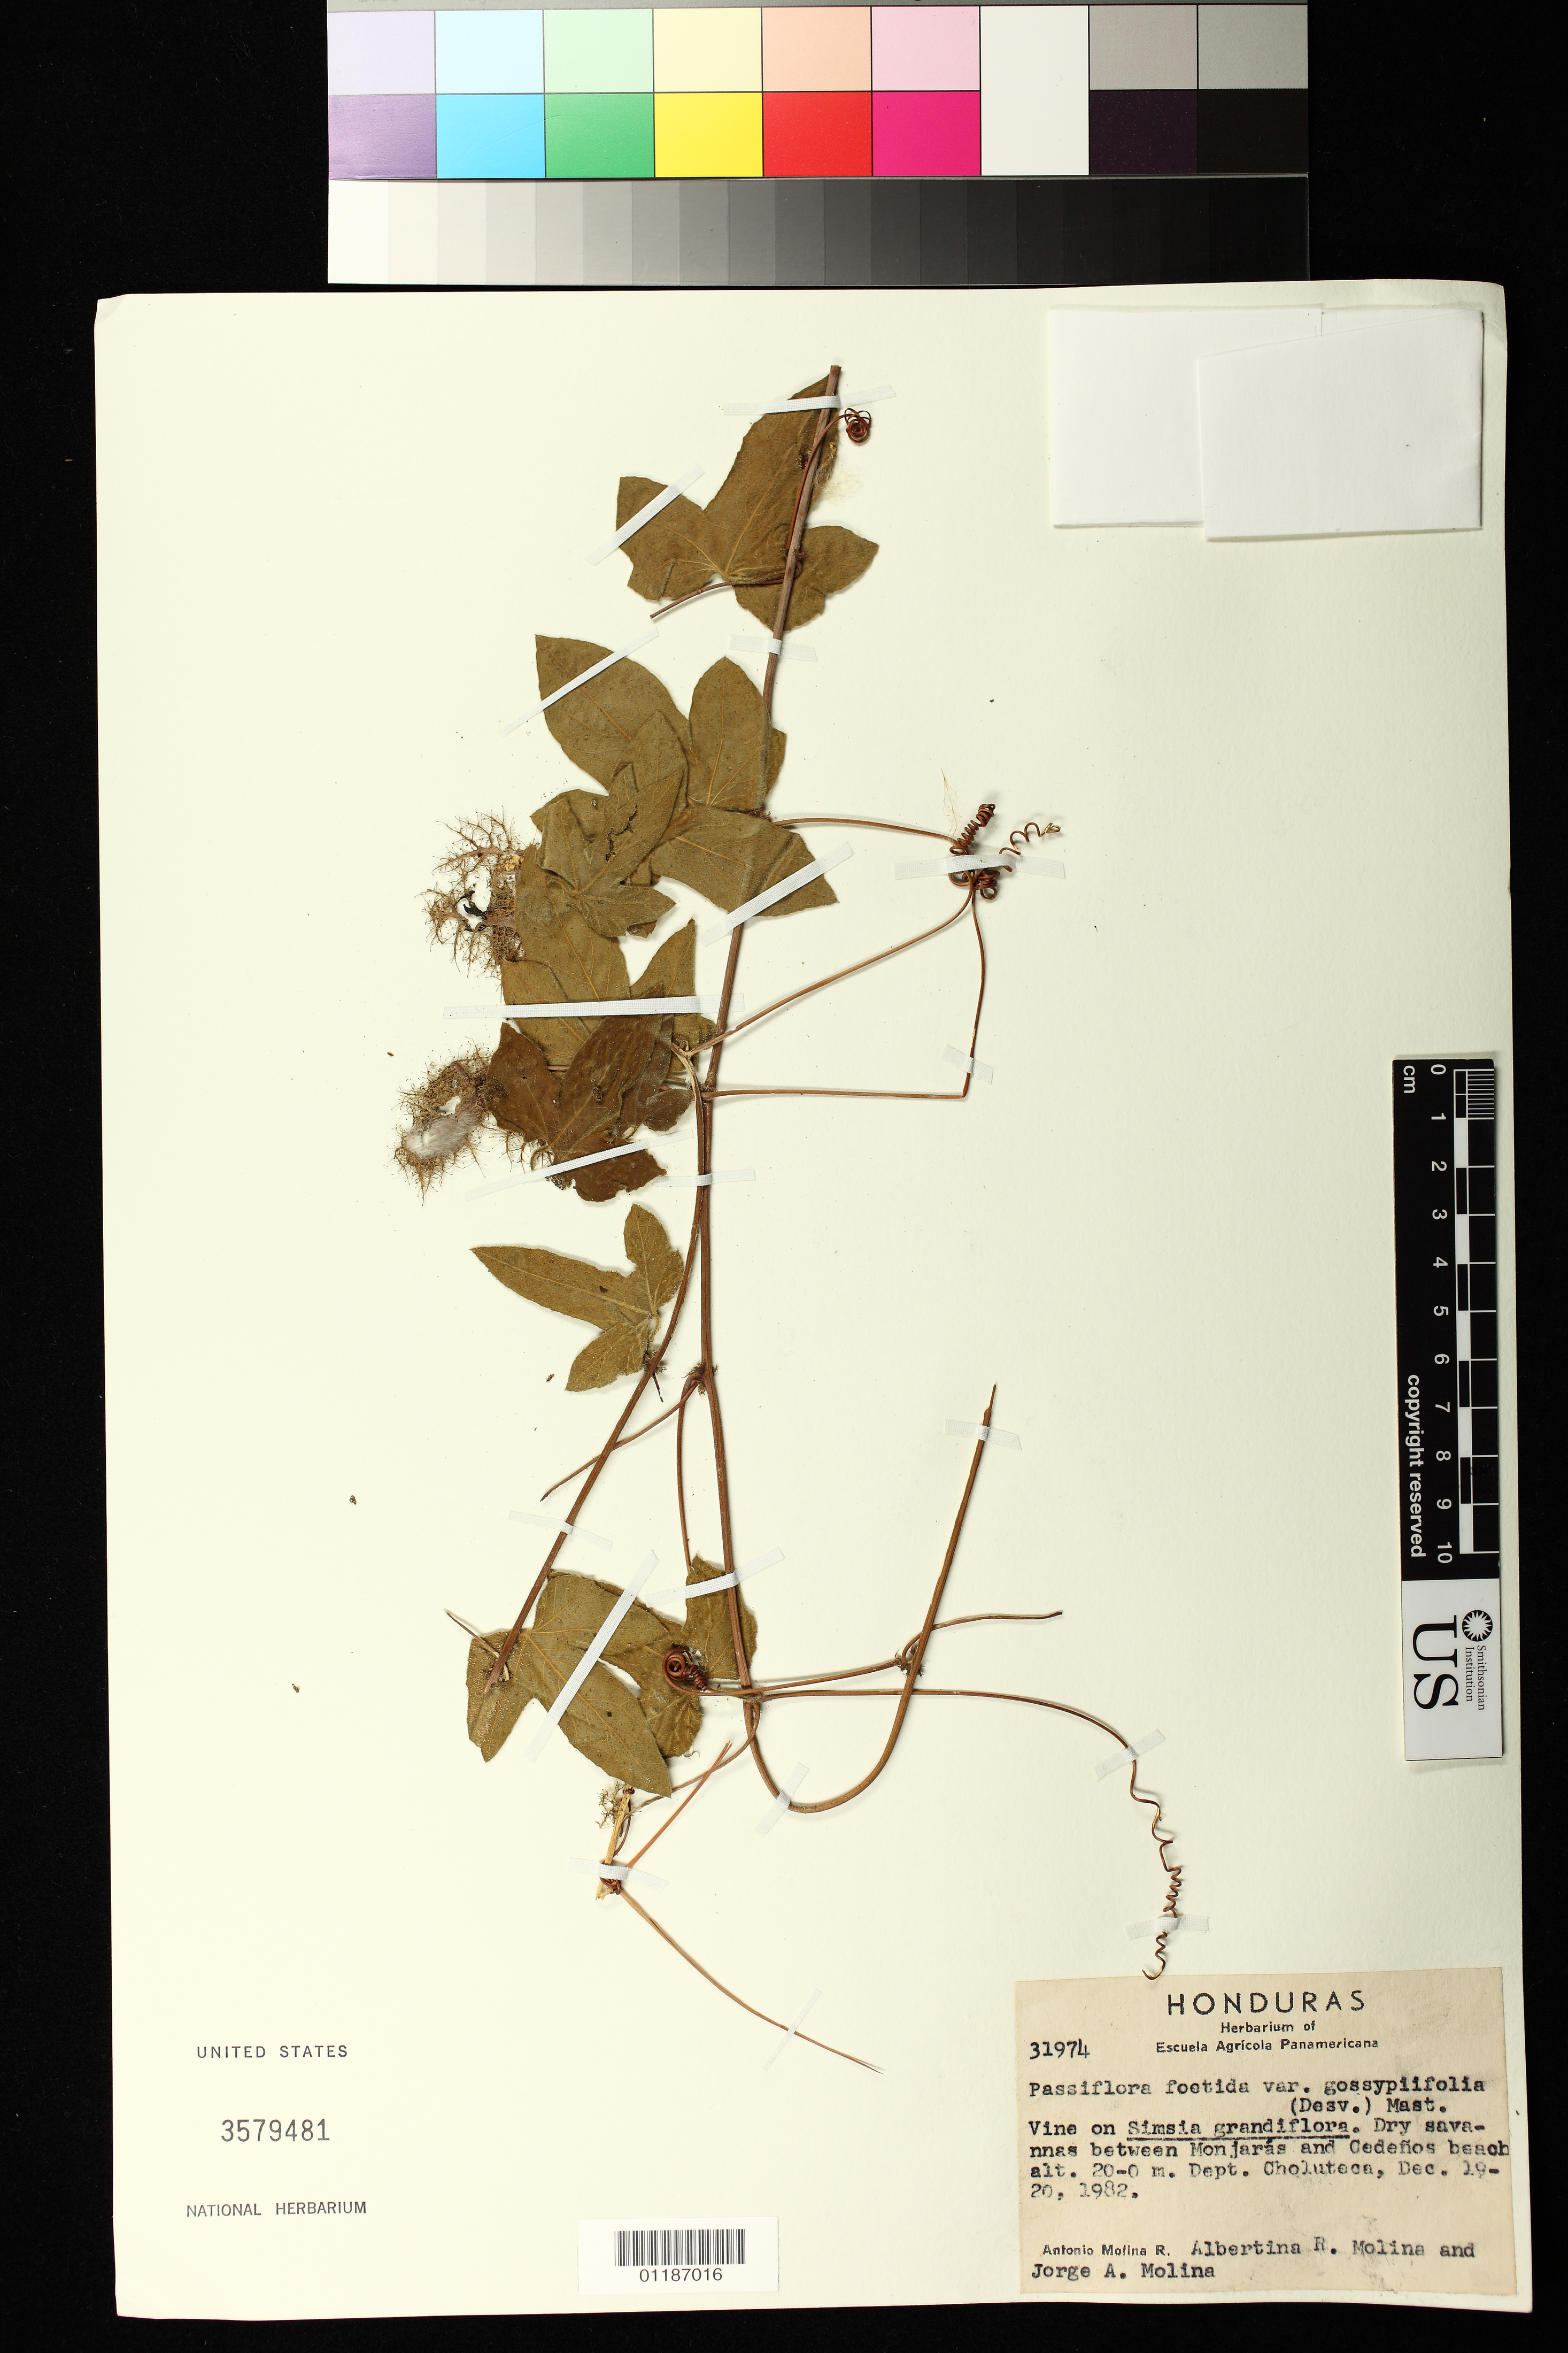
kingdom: Plantae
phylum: Tracheophyta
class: Magnoliopsida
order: Malpighiales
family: Passifloraceae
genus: Passiflora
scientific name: Passiflora foetida var. maxonii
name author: Killip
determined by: Svoboda, Harlan T., (NA), US Department of Agriculture (UNITED STATES)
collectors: A. Molina R., A. R. Molina & J. Araque Molina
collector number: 31974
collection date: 1982-12-19/1982-12-20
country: Honduras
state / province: Choluteca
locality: Dry savannas between Monjaras and Codenos beach.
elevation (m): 0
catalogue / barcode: US 3579481